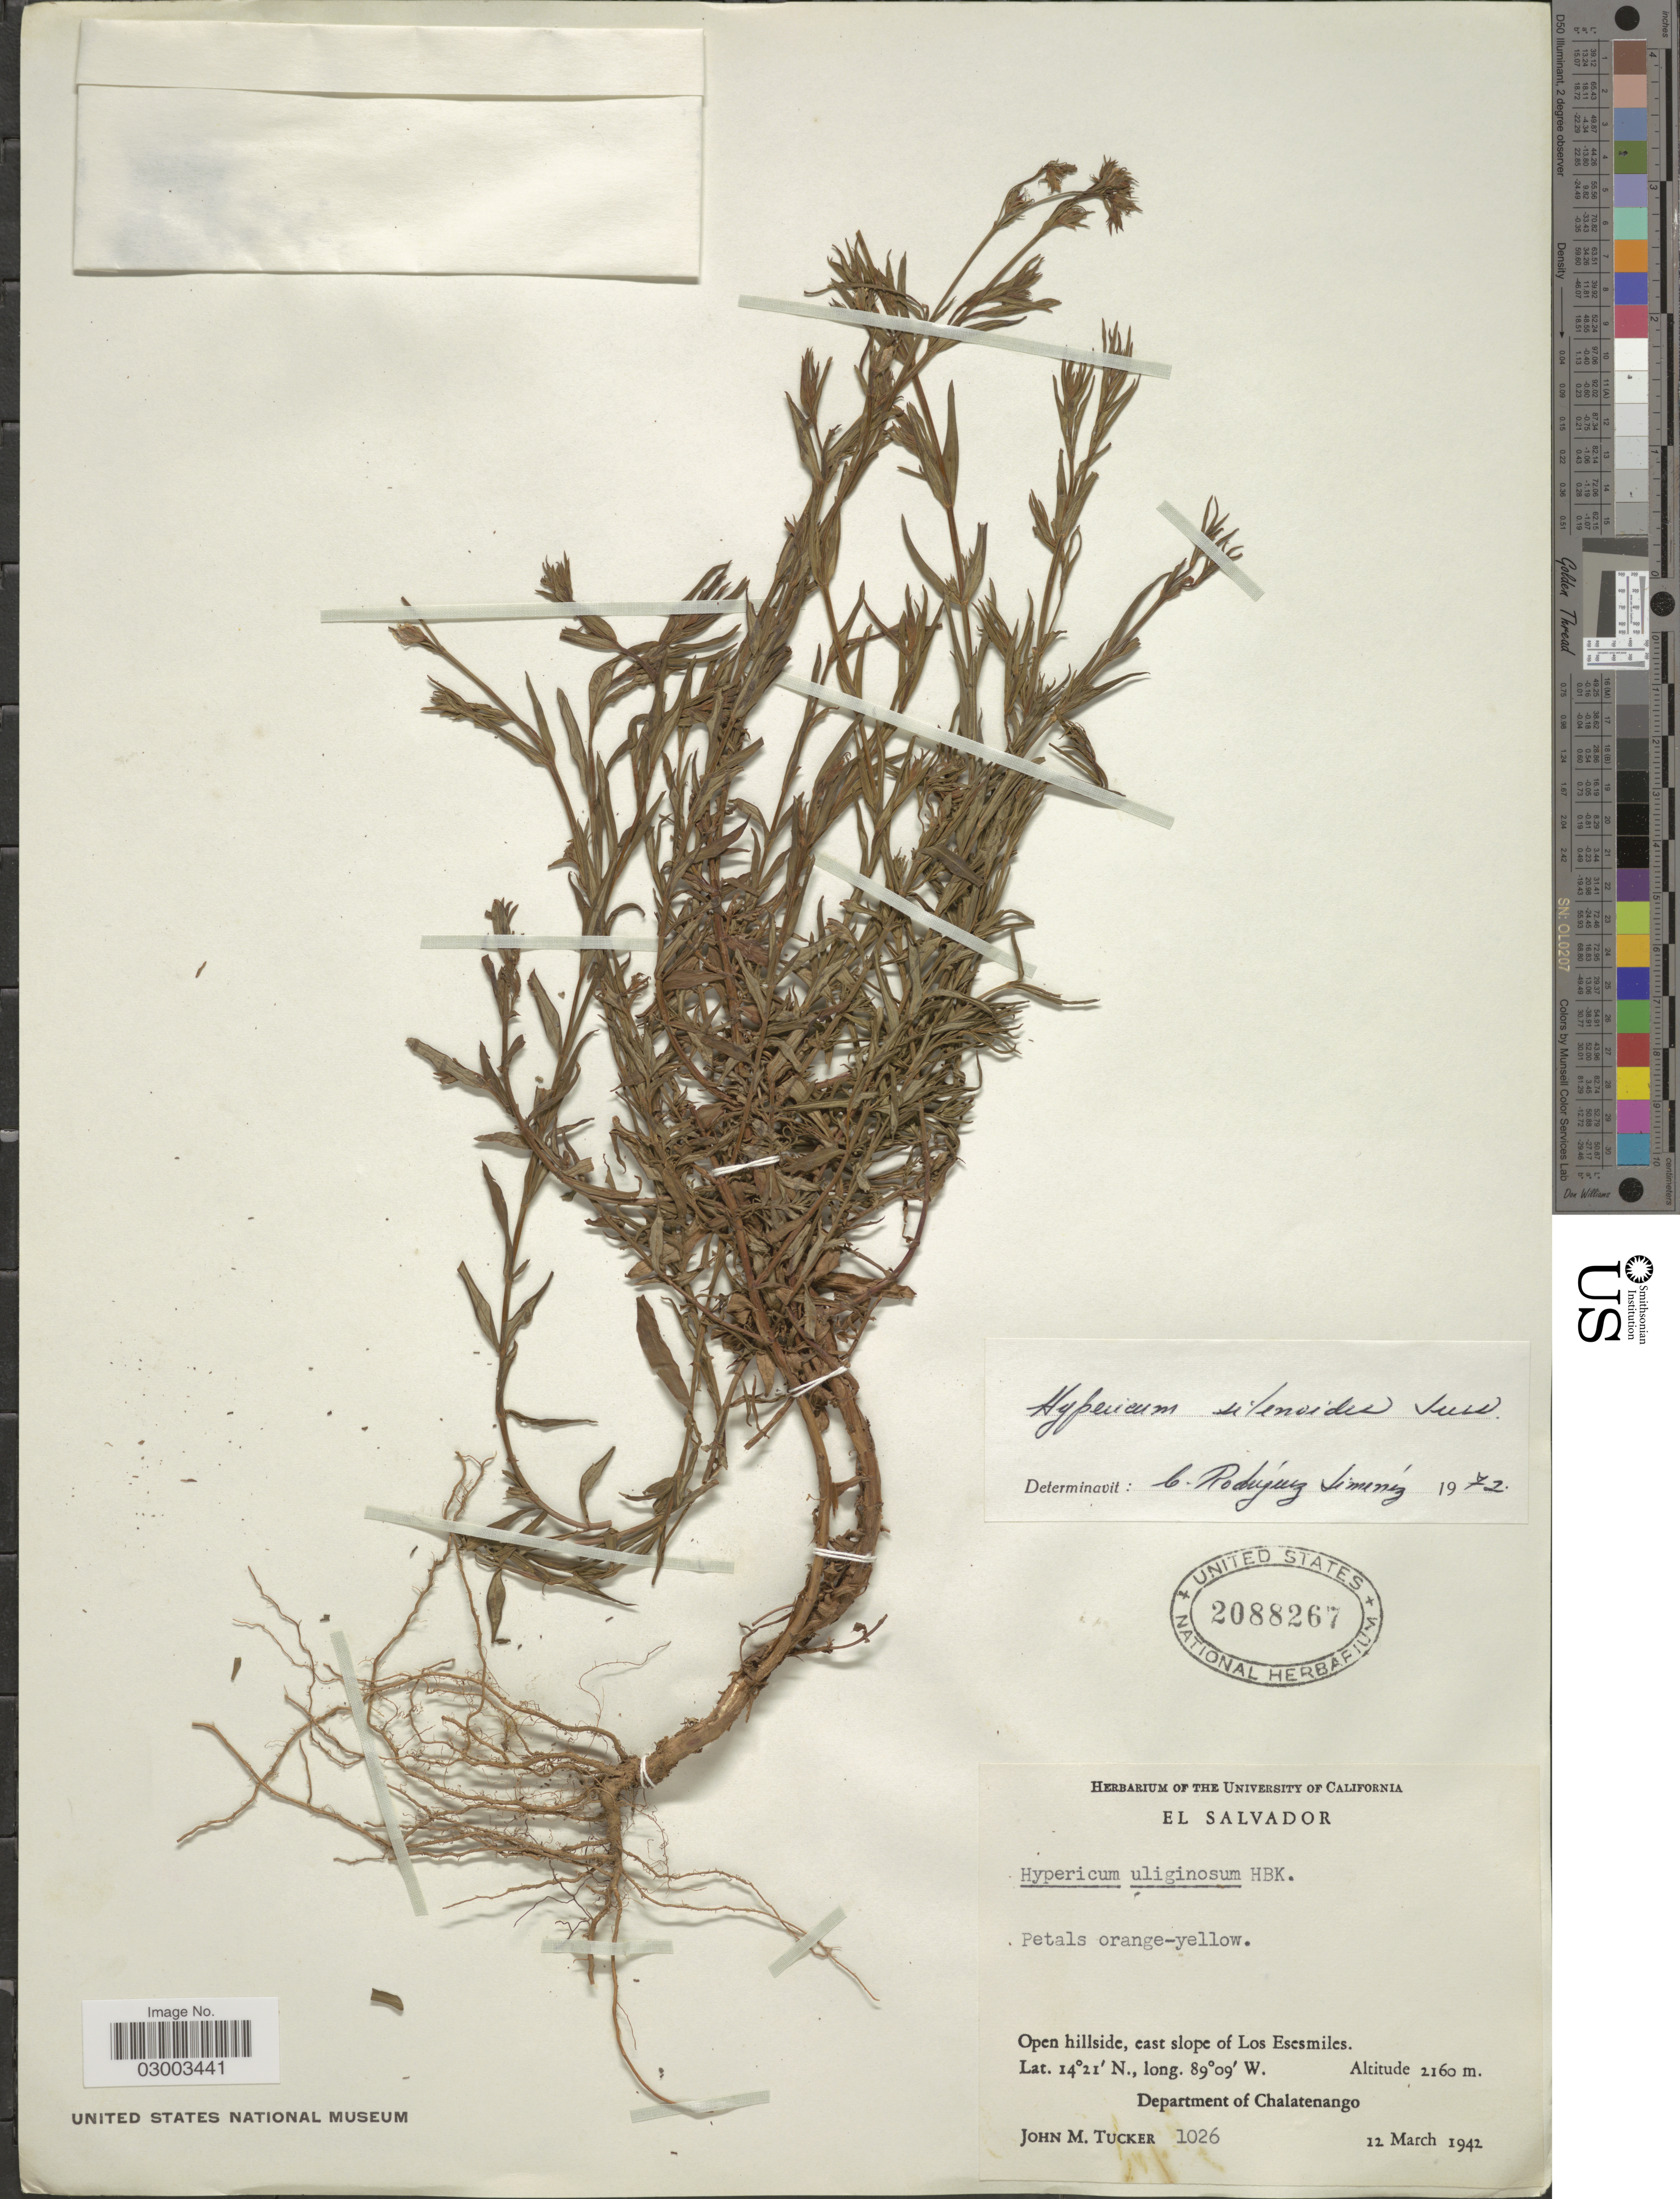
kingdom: Plantae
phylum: Tracheophyta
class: Magnoliopsida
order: Malpighiales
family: Hypericaceae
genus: Hypericum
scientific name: Hypericum silenoides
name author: Juss.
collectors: J. M. Tucker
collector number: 1026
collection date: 1942-03-12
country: El Salvador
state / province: Chalatenango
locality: Open hillside, east slope of Los Esesmiles. Department of Chalatenango.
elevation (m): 2160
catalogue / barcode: US 2088267